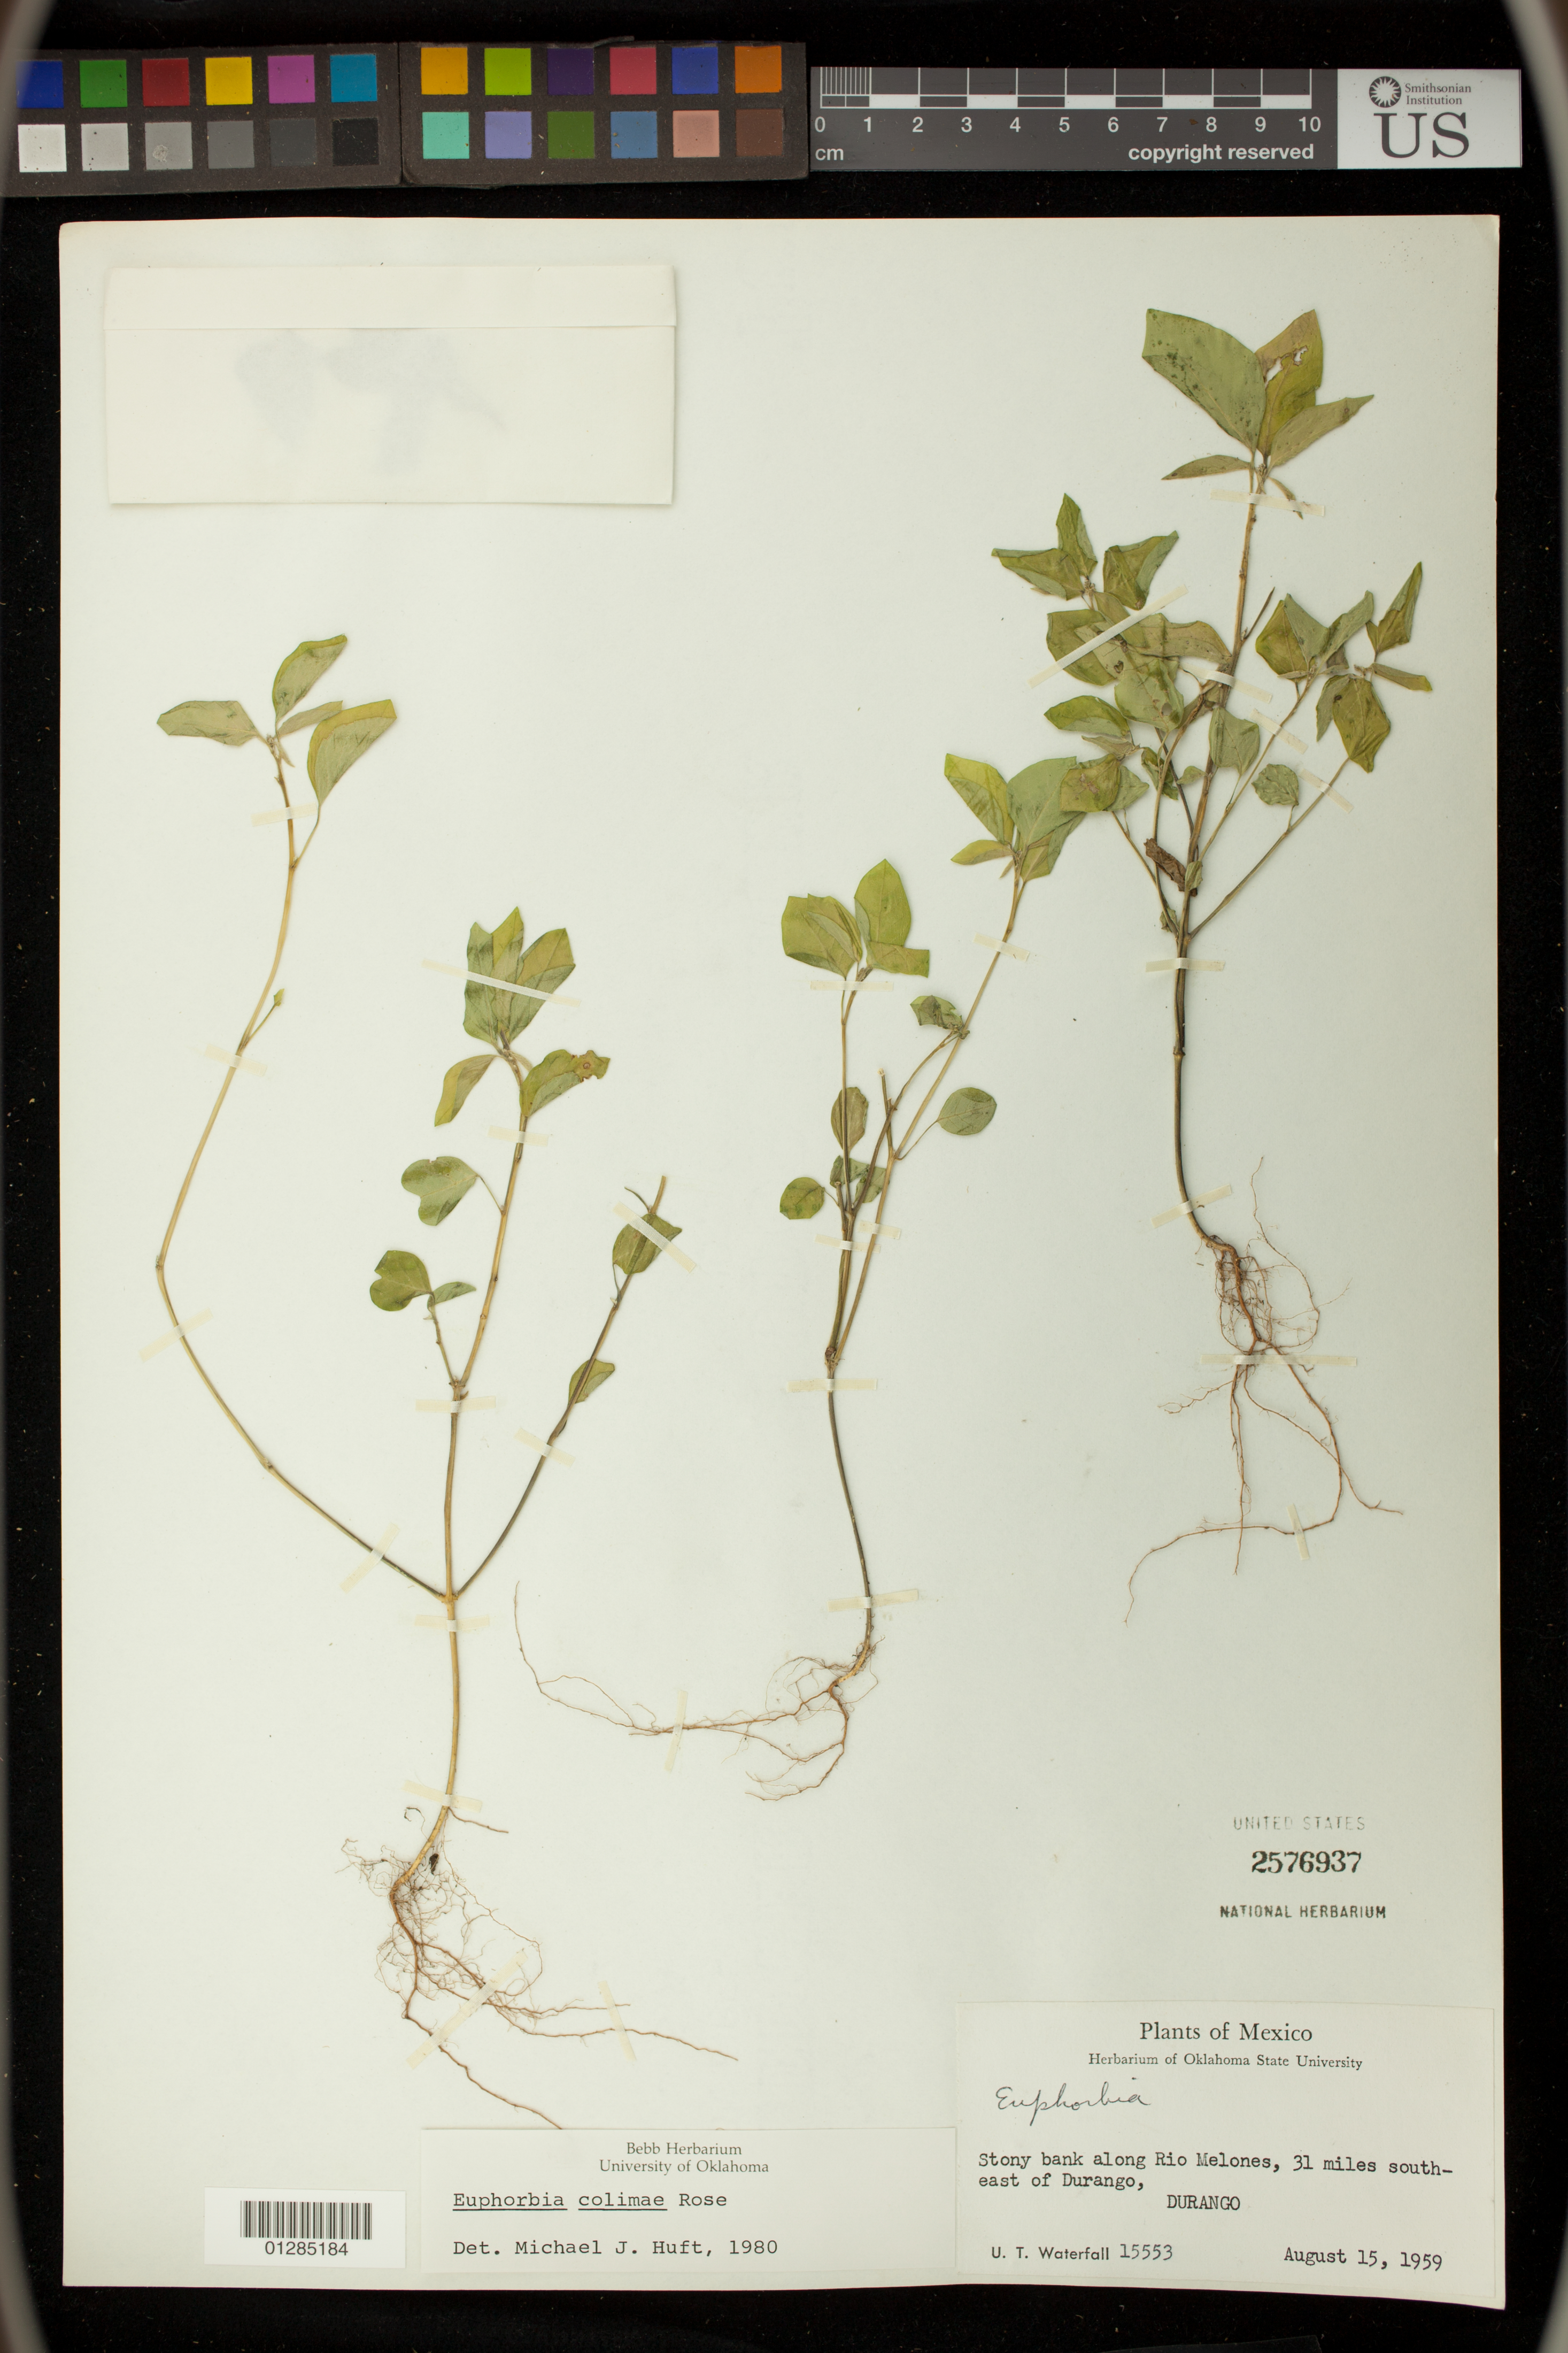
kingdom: Plantae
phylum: Tracheophyta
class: Magnoliopsida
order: Malpighiales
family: Euphorbiaceae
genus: Euphorbia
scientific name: Euphorbia graminea var. graminea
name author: Jacq.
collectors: U. T. Waterfall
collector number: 15553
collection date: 1959-08-15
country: Mexico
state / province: Durango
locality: Stony bank along Rio Melones, 31 miles south-east of Durango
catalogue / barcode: US 2576937